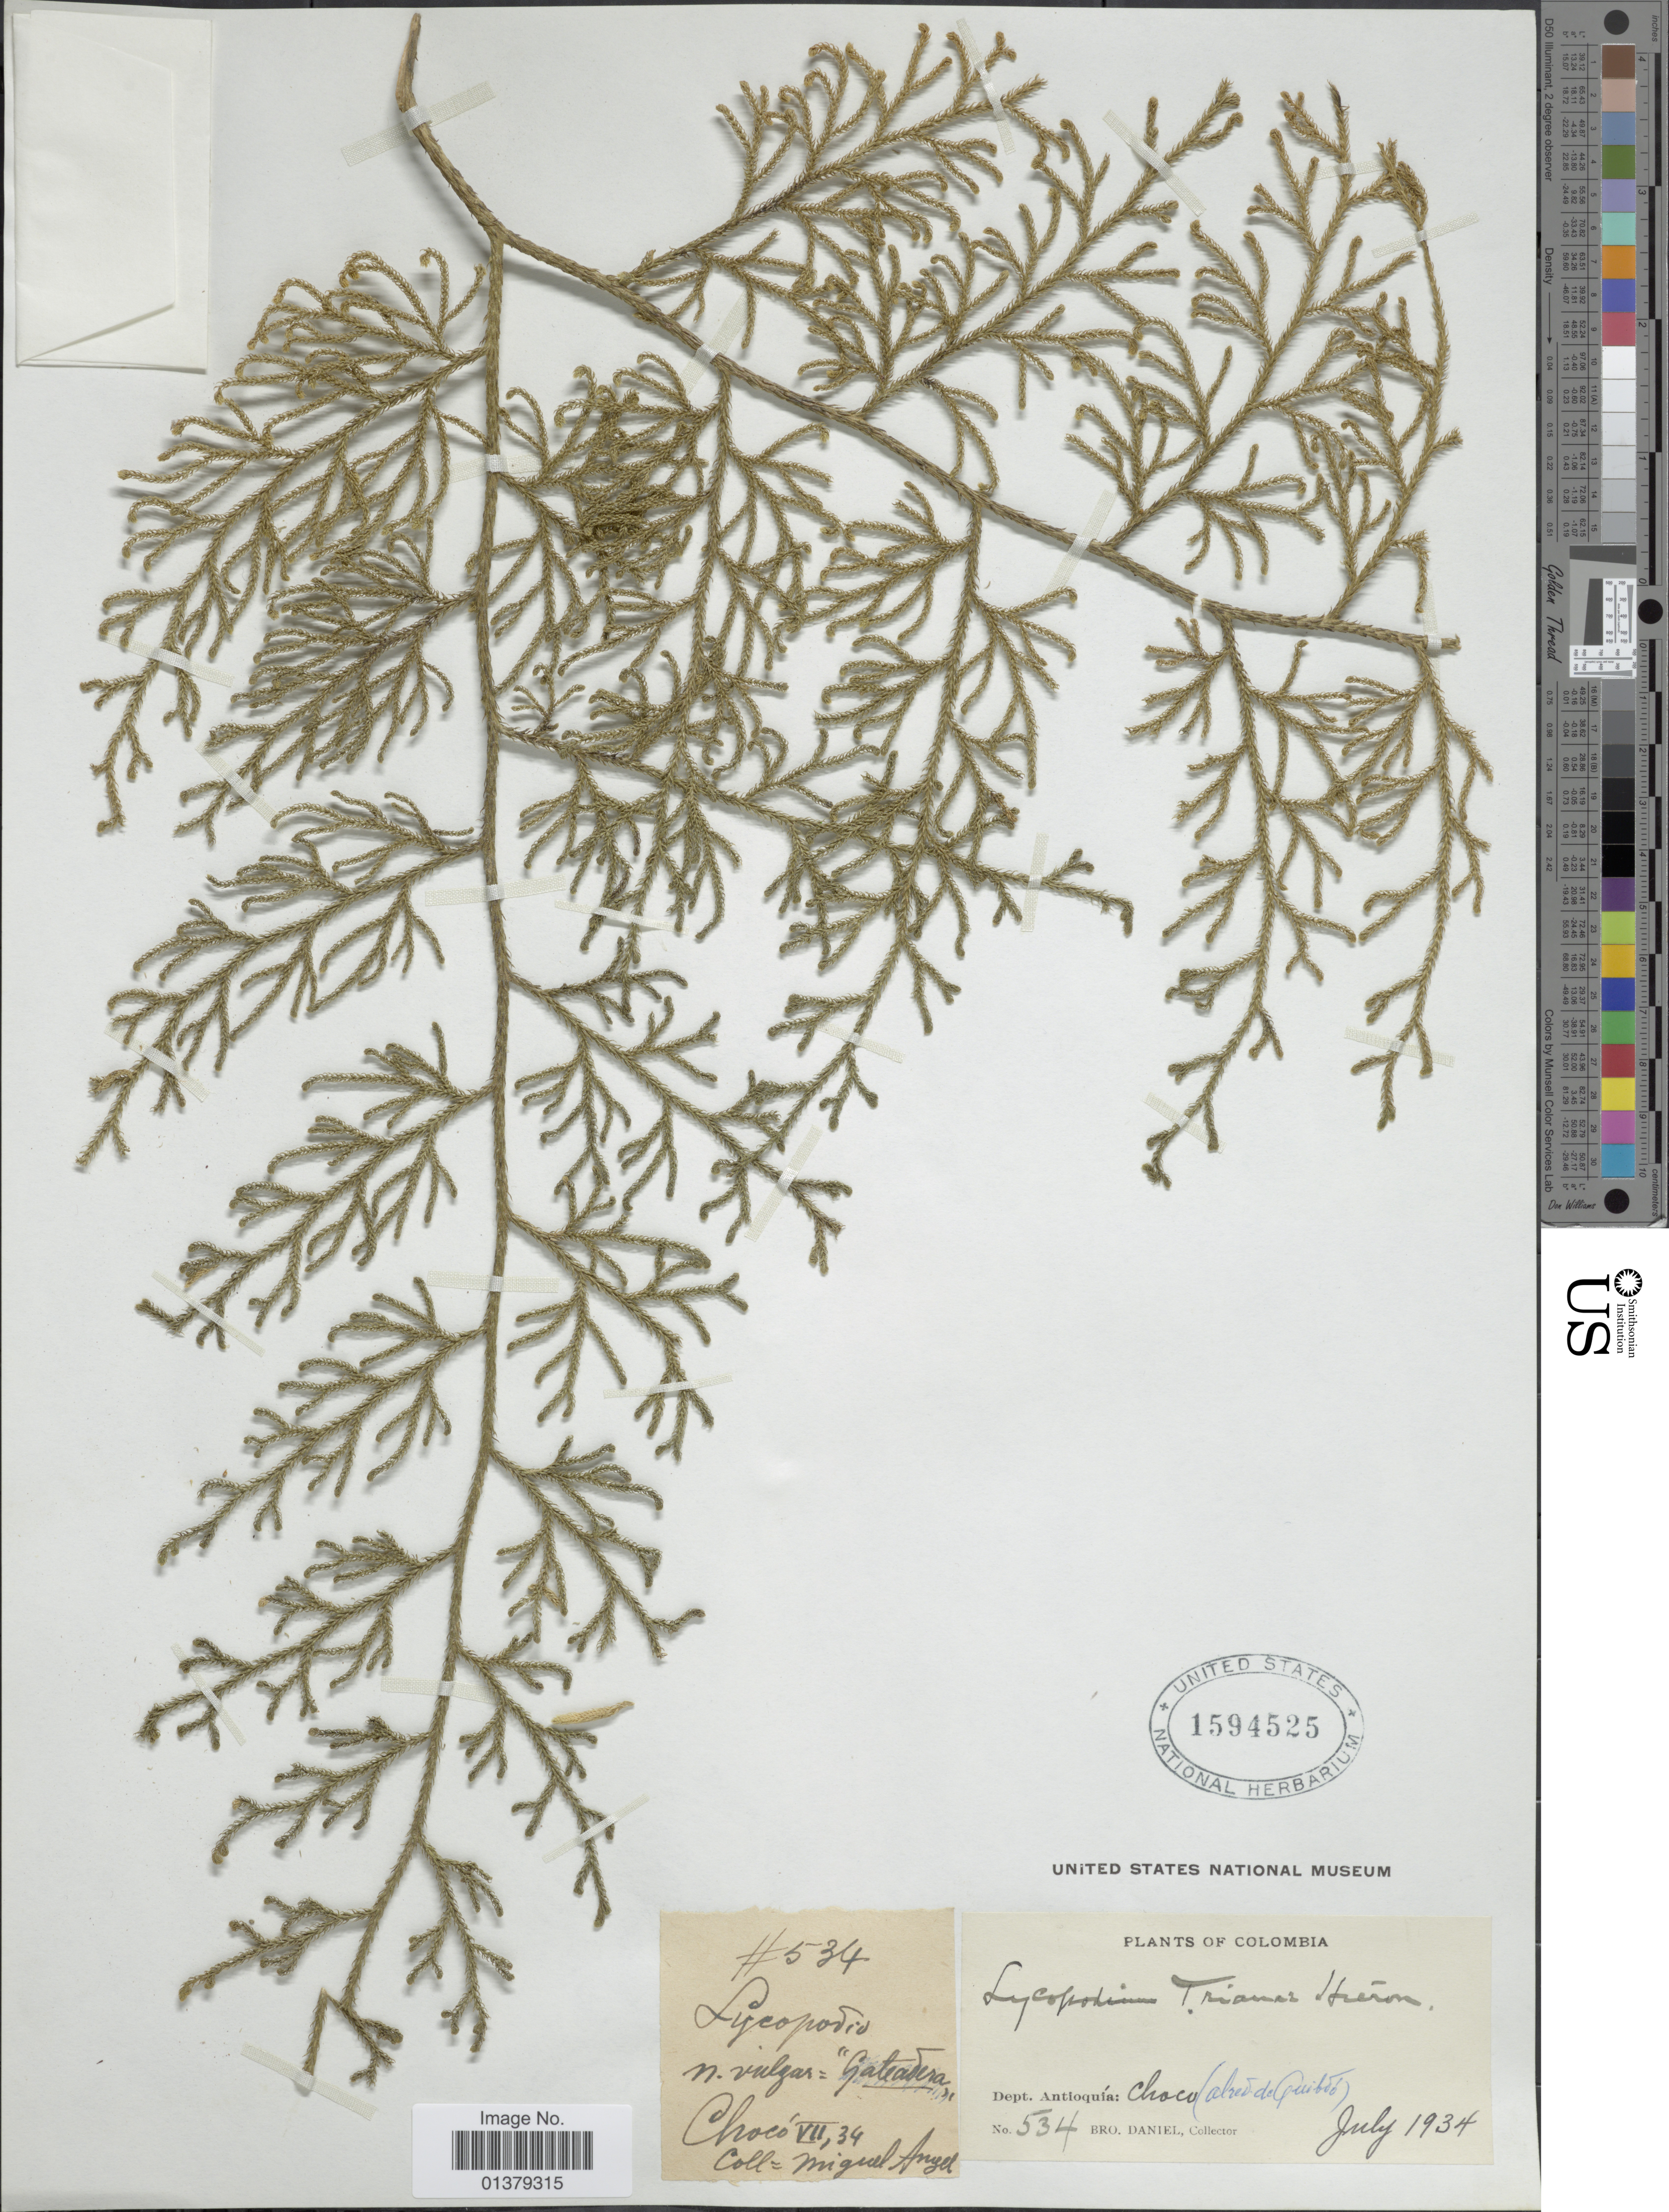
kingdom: Plantae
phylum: Tracheophyta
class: Lycopodiopsida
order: Lycopodiales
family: Lycopodiaceae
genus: Palhinhaea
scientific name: Palhinhaea trianae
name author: (Hieron.) Holub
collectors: Bro. Daniel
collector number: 534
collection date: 1934-07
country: Colombia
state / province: Antioquia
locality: Dept.Antioquía: Choco (alred de Quibdó)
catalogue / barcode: US 1594525